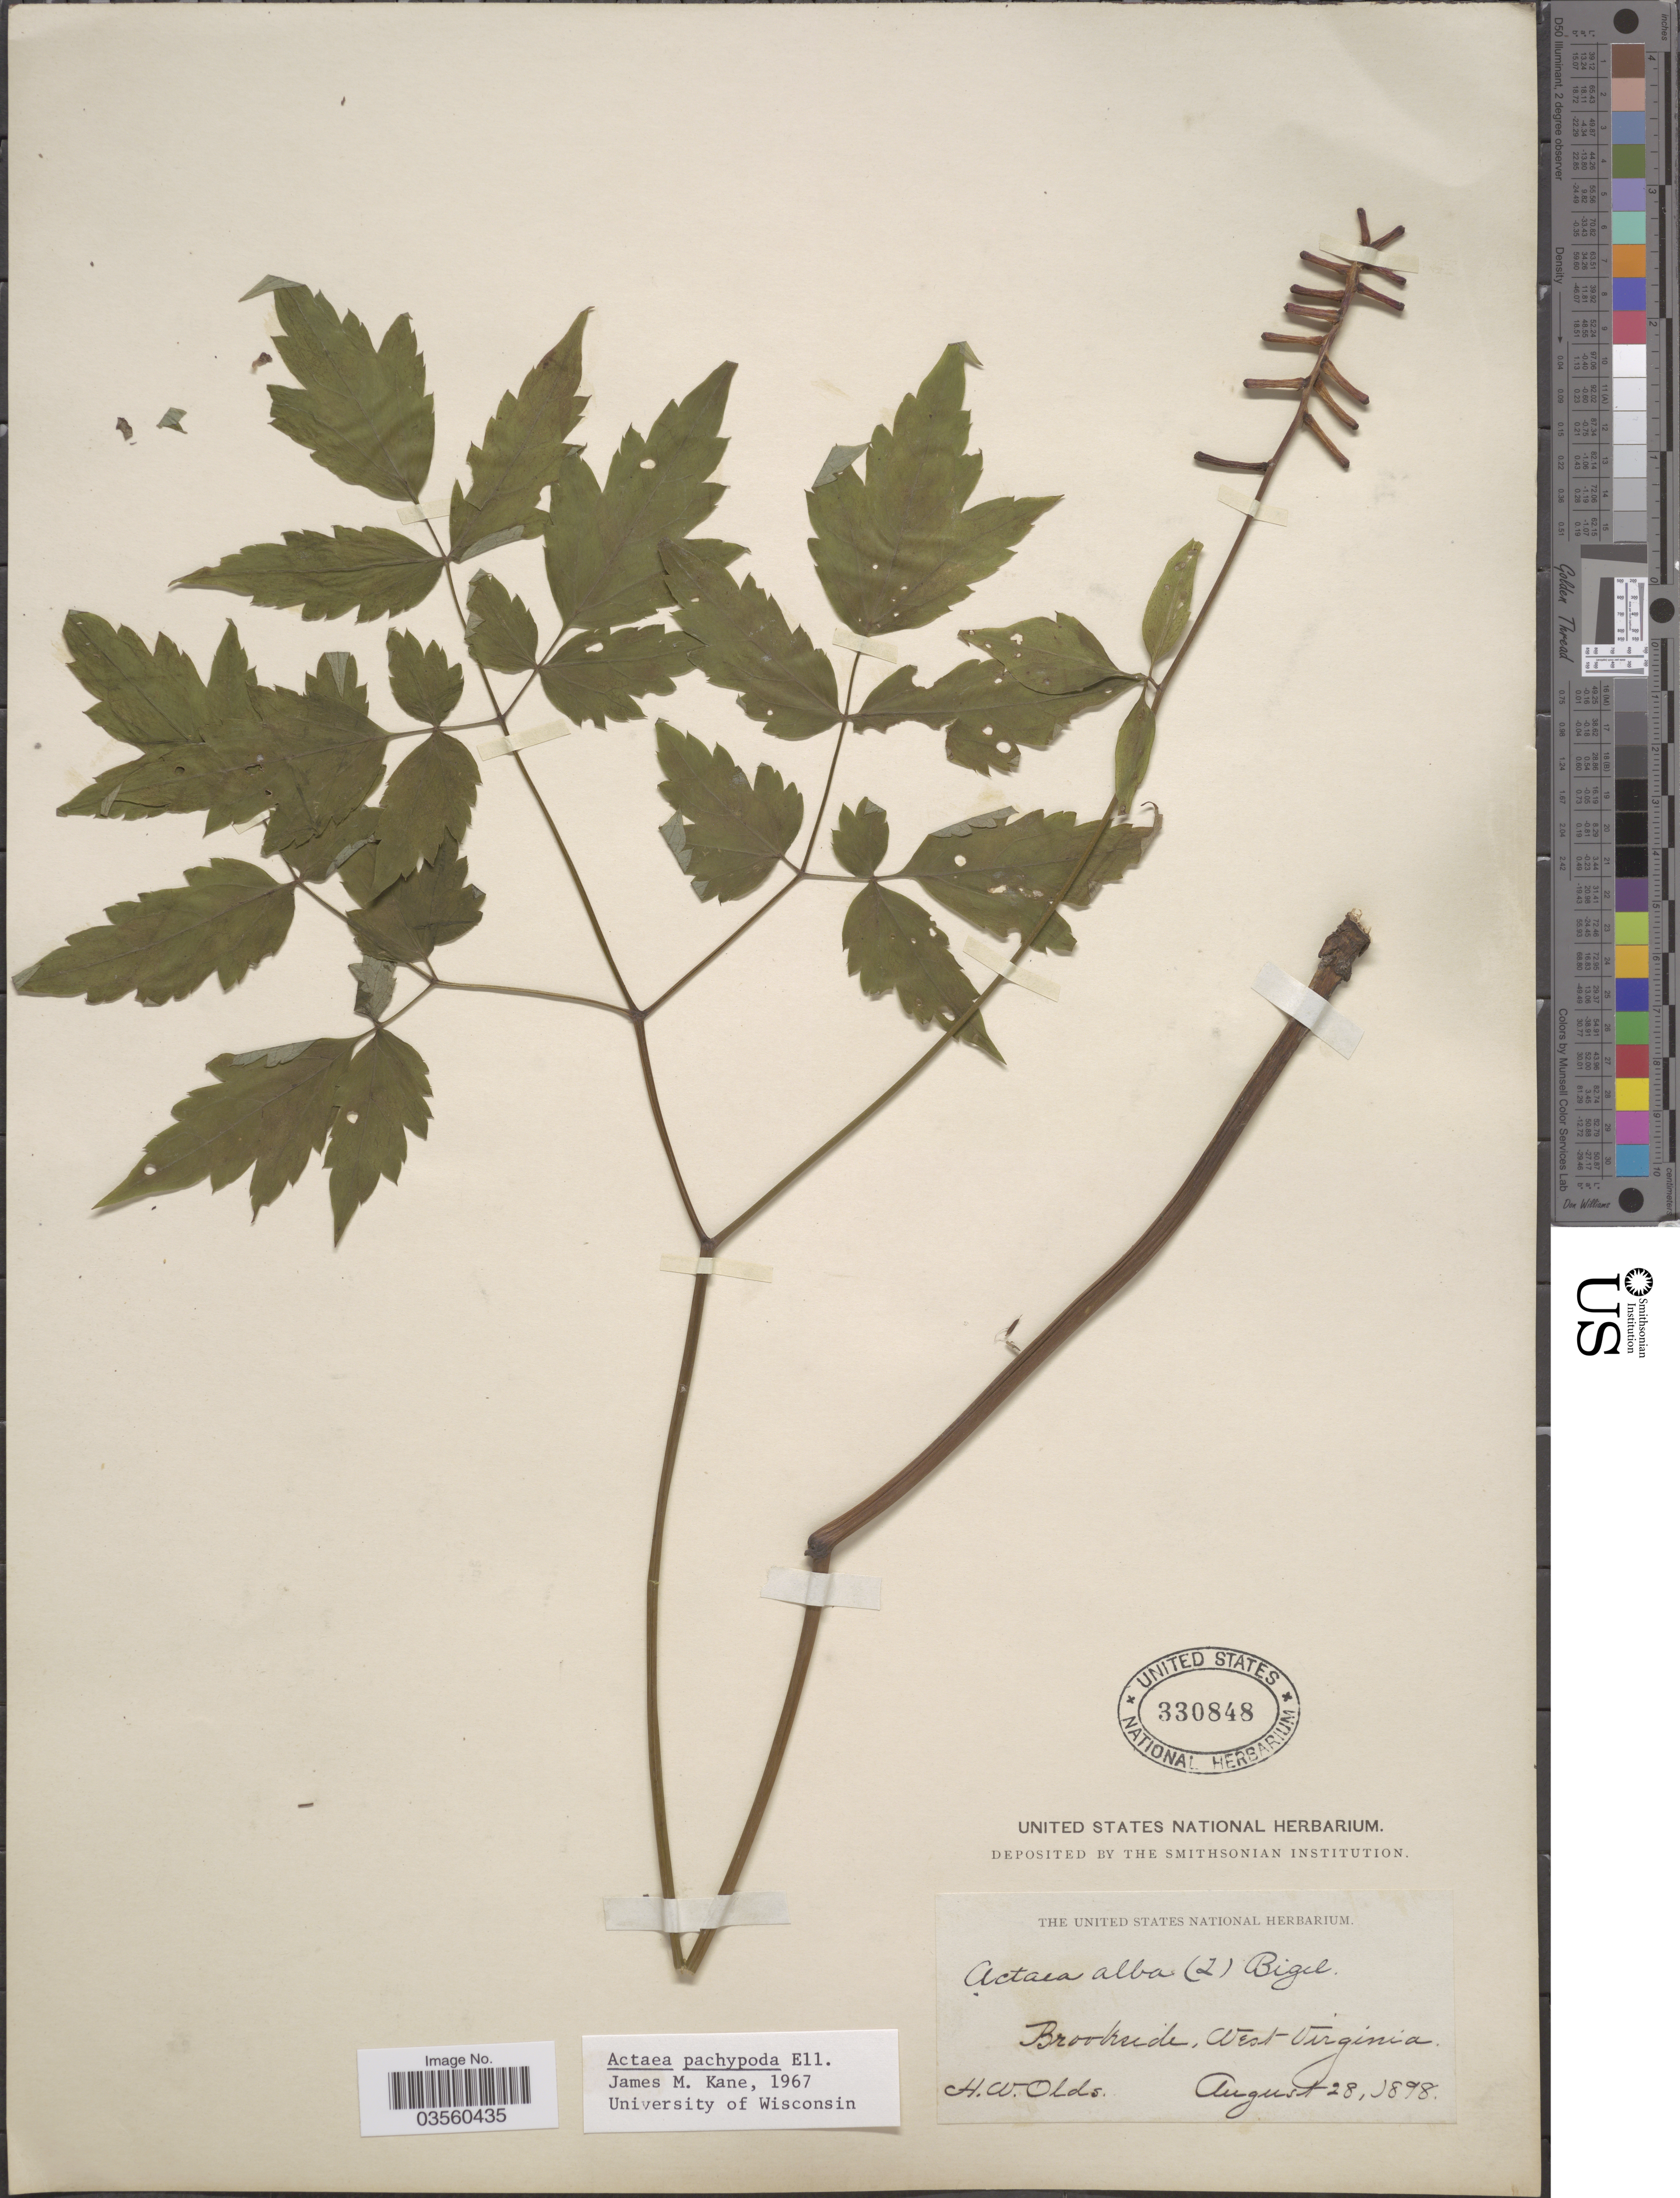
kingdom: Plantae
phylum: Tracheophyta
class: Magnoliopsida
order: Ranunculales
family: Ranunculaceae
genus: Actaea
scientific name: Actaea pachypoda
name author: Elliott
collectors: H. W. Olds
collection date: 1898-08-28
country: United States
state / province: West Virginia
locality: Brookside.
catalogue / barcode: US 330848